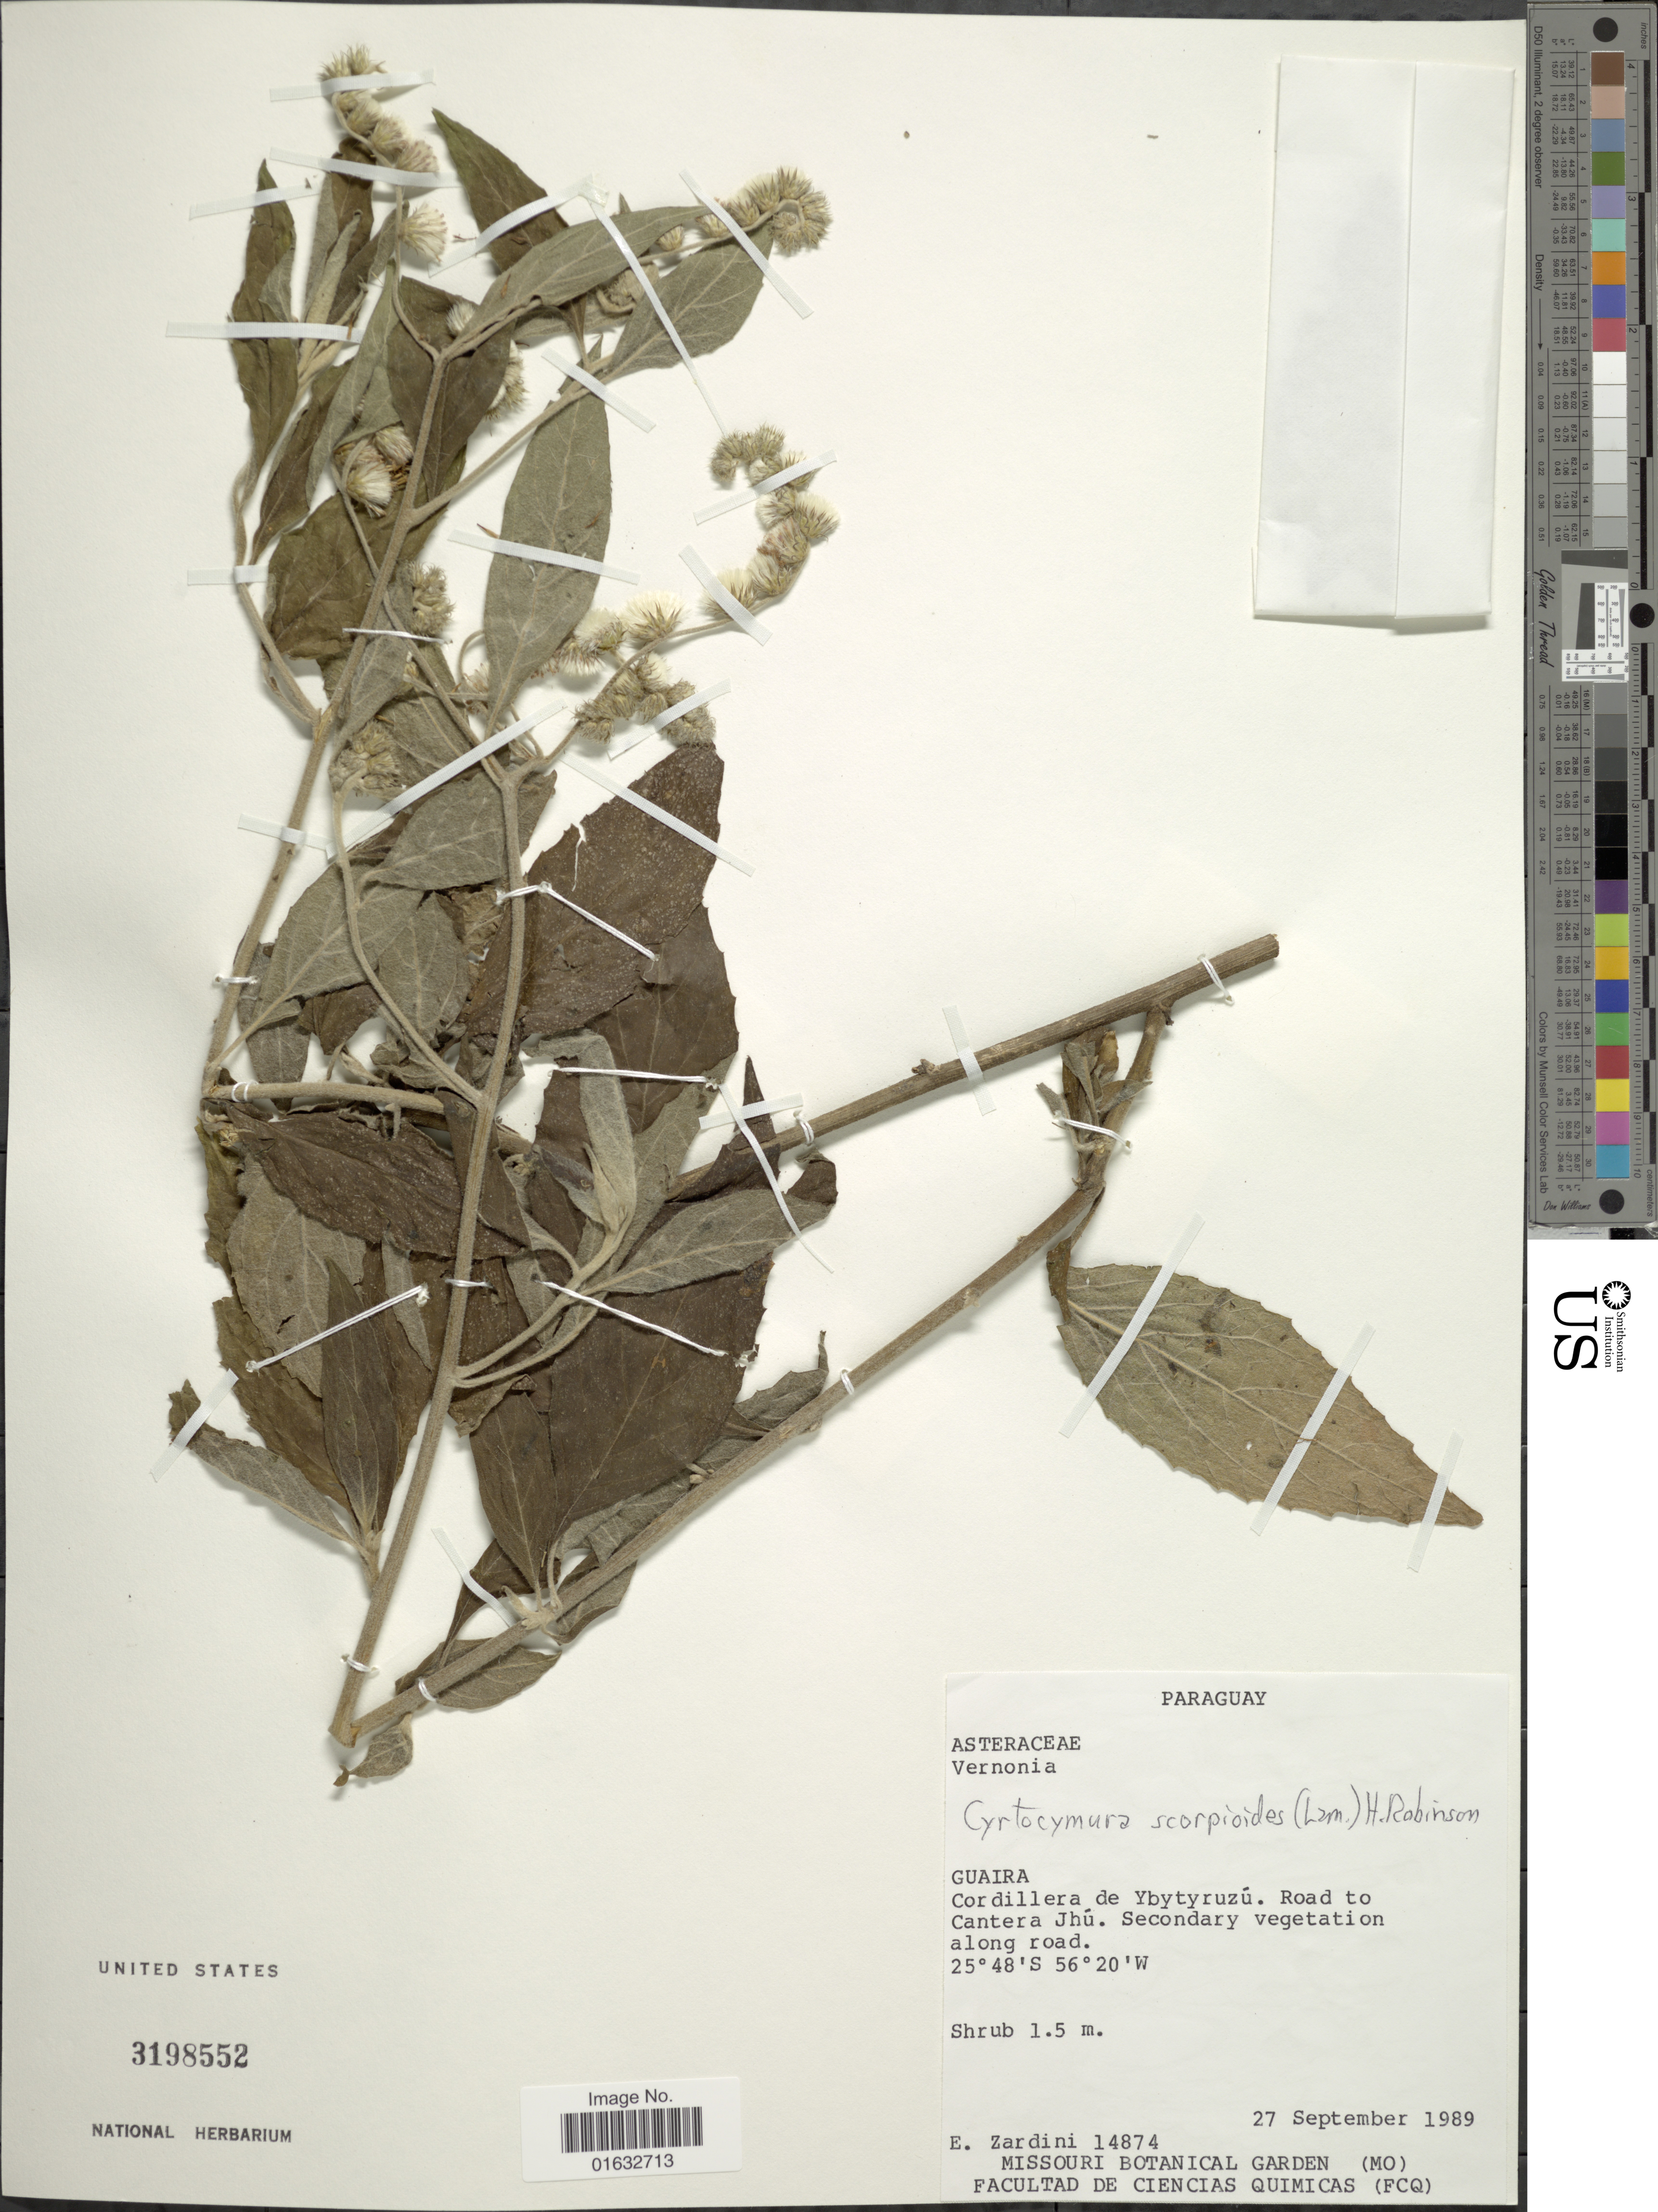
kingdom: Plantae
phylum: Tracheophyta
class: Magnoliopsida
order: Asterales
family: Asteraceae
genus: Cyrtocymura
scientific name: Cyrtocymura scorpioides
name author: (Lam.) H. Rob.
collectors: E. M. Zardini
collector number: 14874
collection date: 1989-09-27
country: Paraguay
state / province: Guaira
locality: Cordillera de Ybytyruzu. Road to Cantera Jhu. Secondary vegetation along road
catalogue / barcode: US 3198552